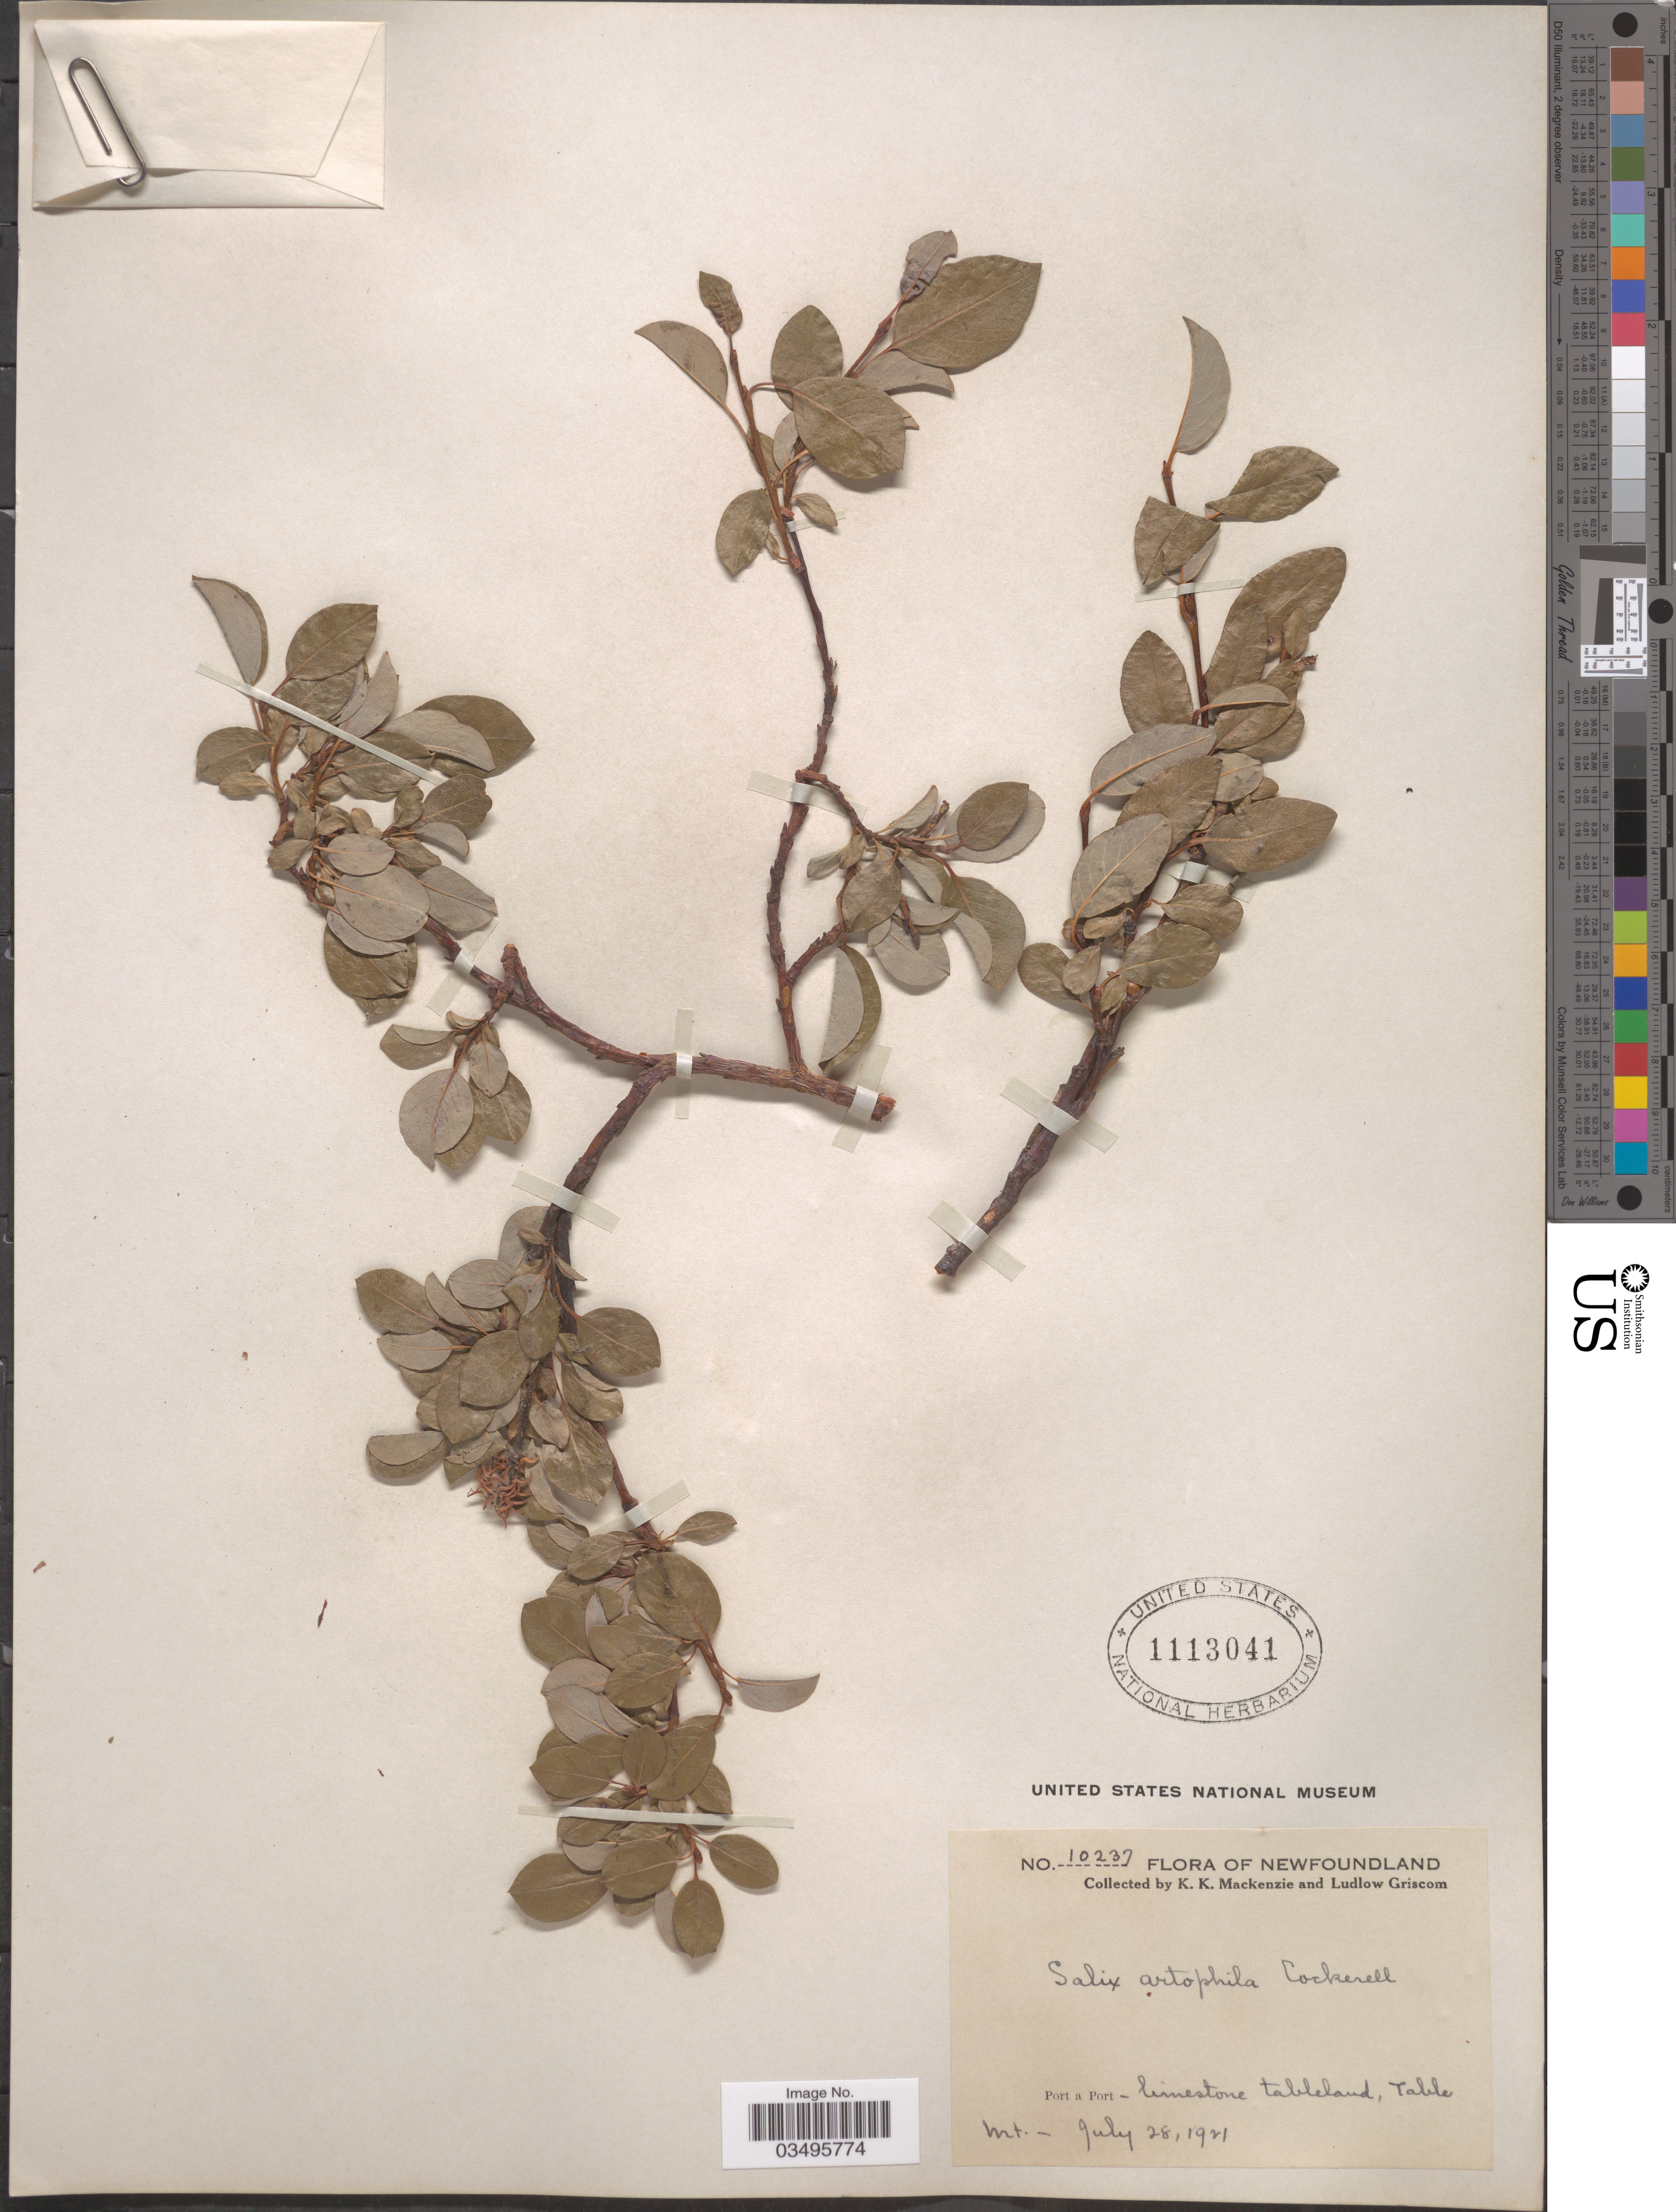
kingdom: Plantae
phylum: Tracheophyta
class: Magnoliopsida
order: Malpighiales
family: Salicaceae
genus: Salix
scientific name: Salix arctophila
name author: Cockerell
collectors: K. K. Mackenzie & L. Griscom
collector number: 10237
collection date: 1921-07-28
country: Canada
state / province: Newfoundland and Labrador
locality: Port a Port - limestone tableland, Table Mt.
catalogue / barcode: US 1113041